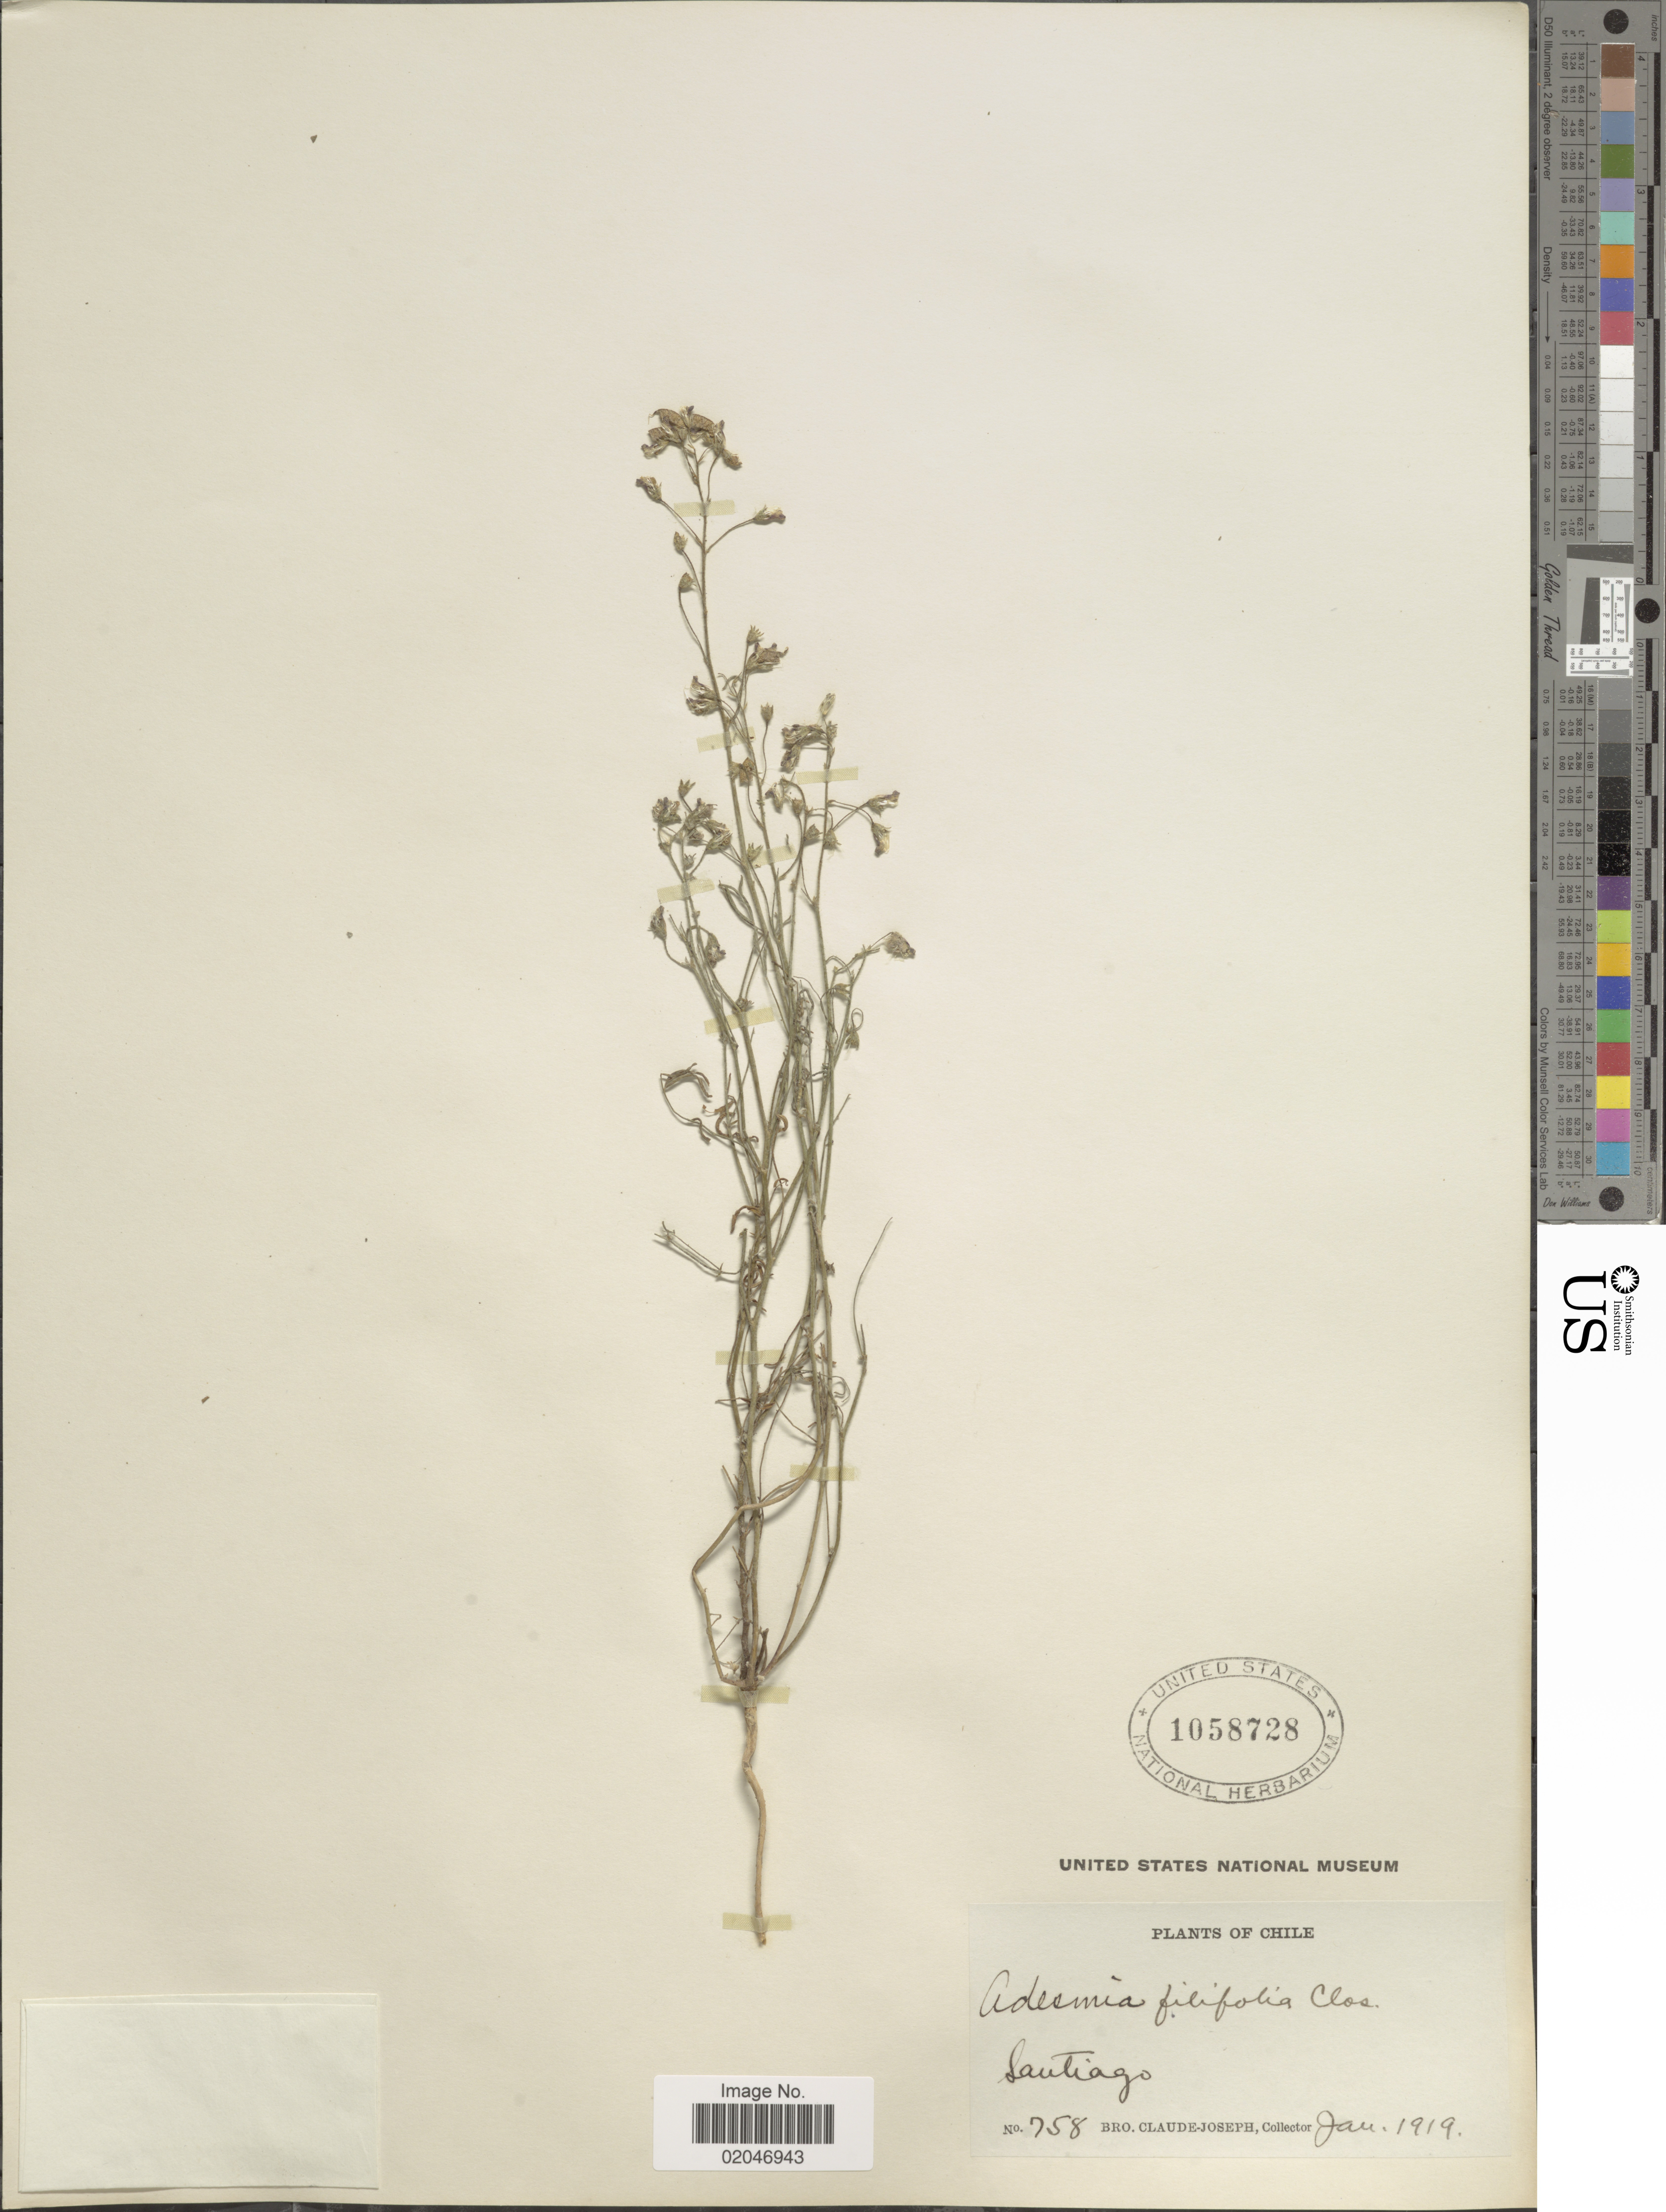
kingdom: Plantae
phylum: Tracheophyta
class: Magnoliopsida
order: Fabales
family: Fabaceae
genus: Adesmia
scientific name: Adesmia filifolia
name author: Clos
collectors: Bro. Claude-Joseph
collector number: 758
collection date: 1919-01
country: Chile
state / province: Región Metropolitana (RM)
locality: Santiago.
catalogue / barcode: US 1058728